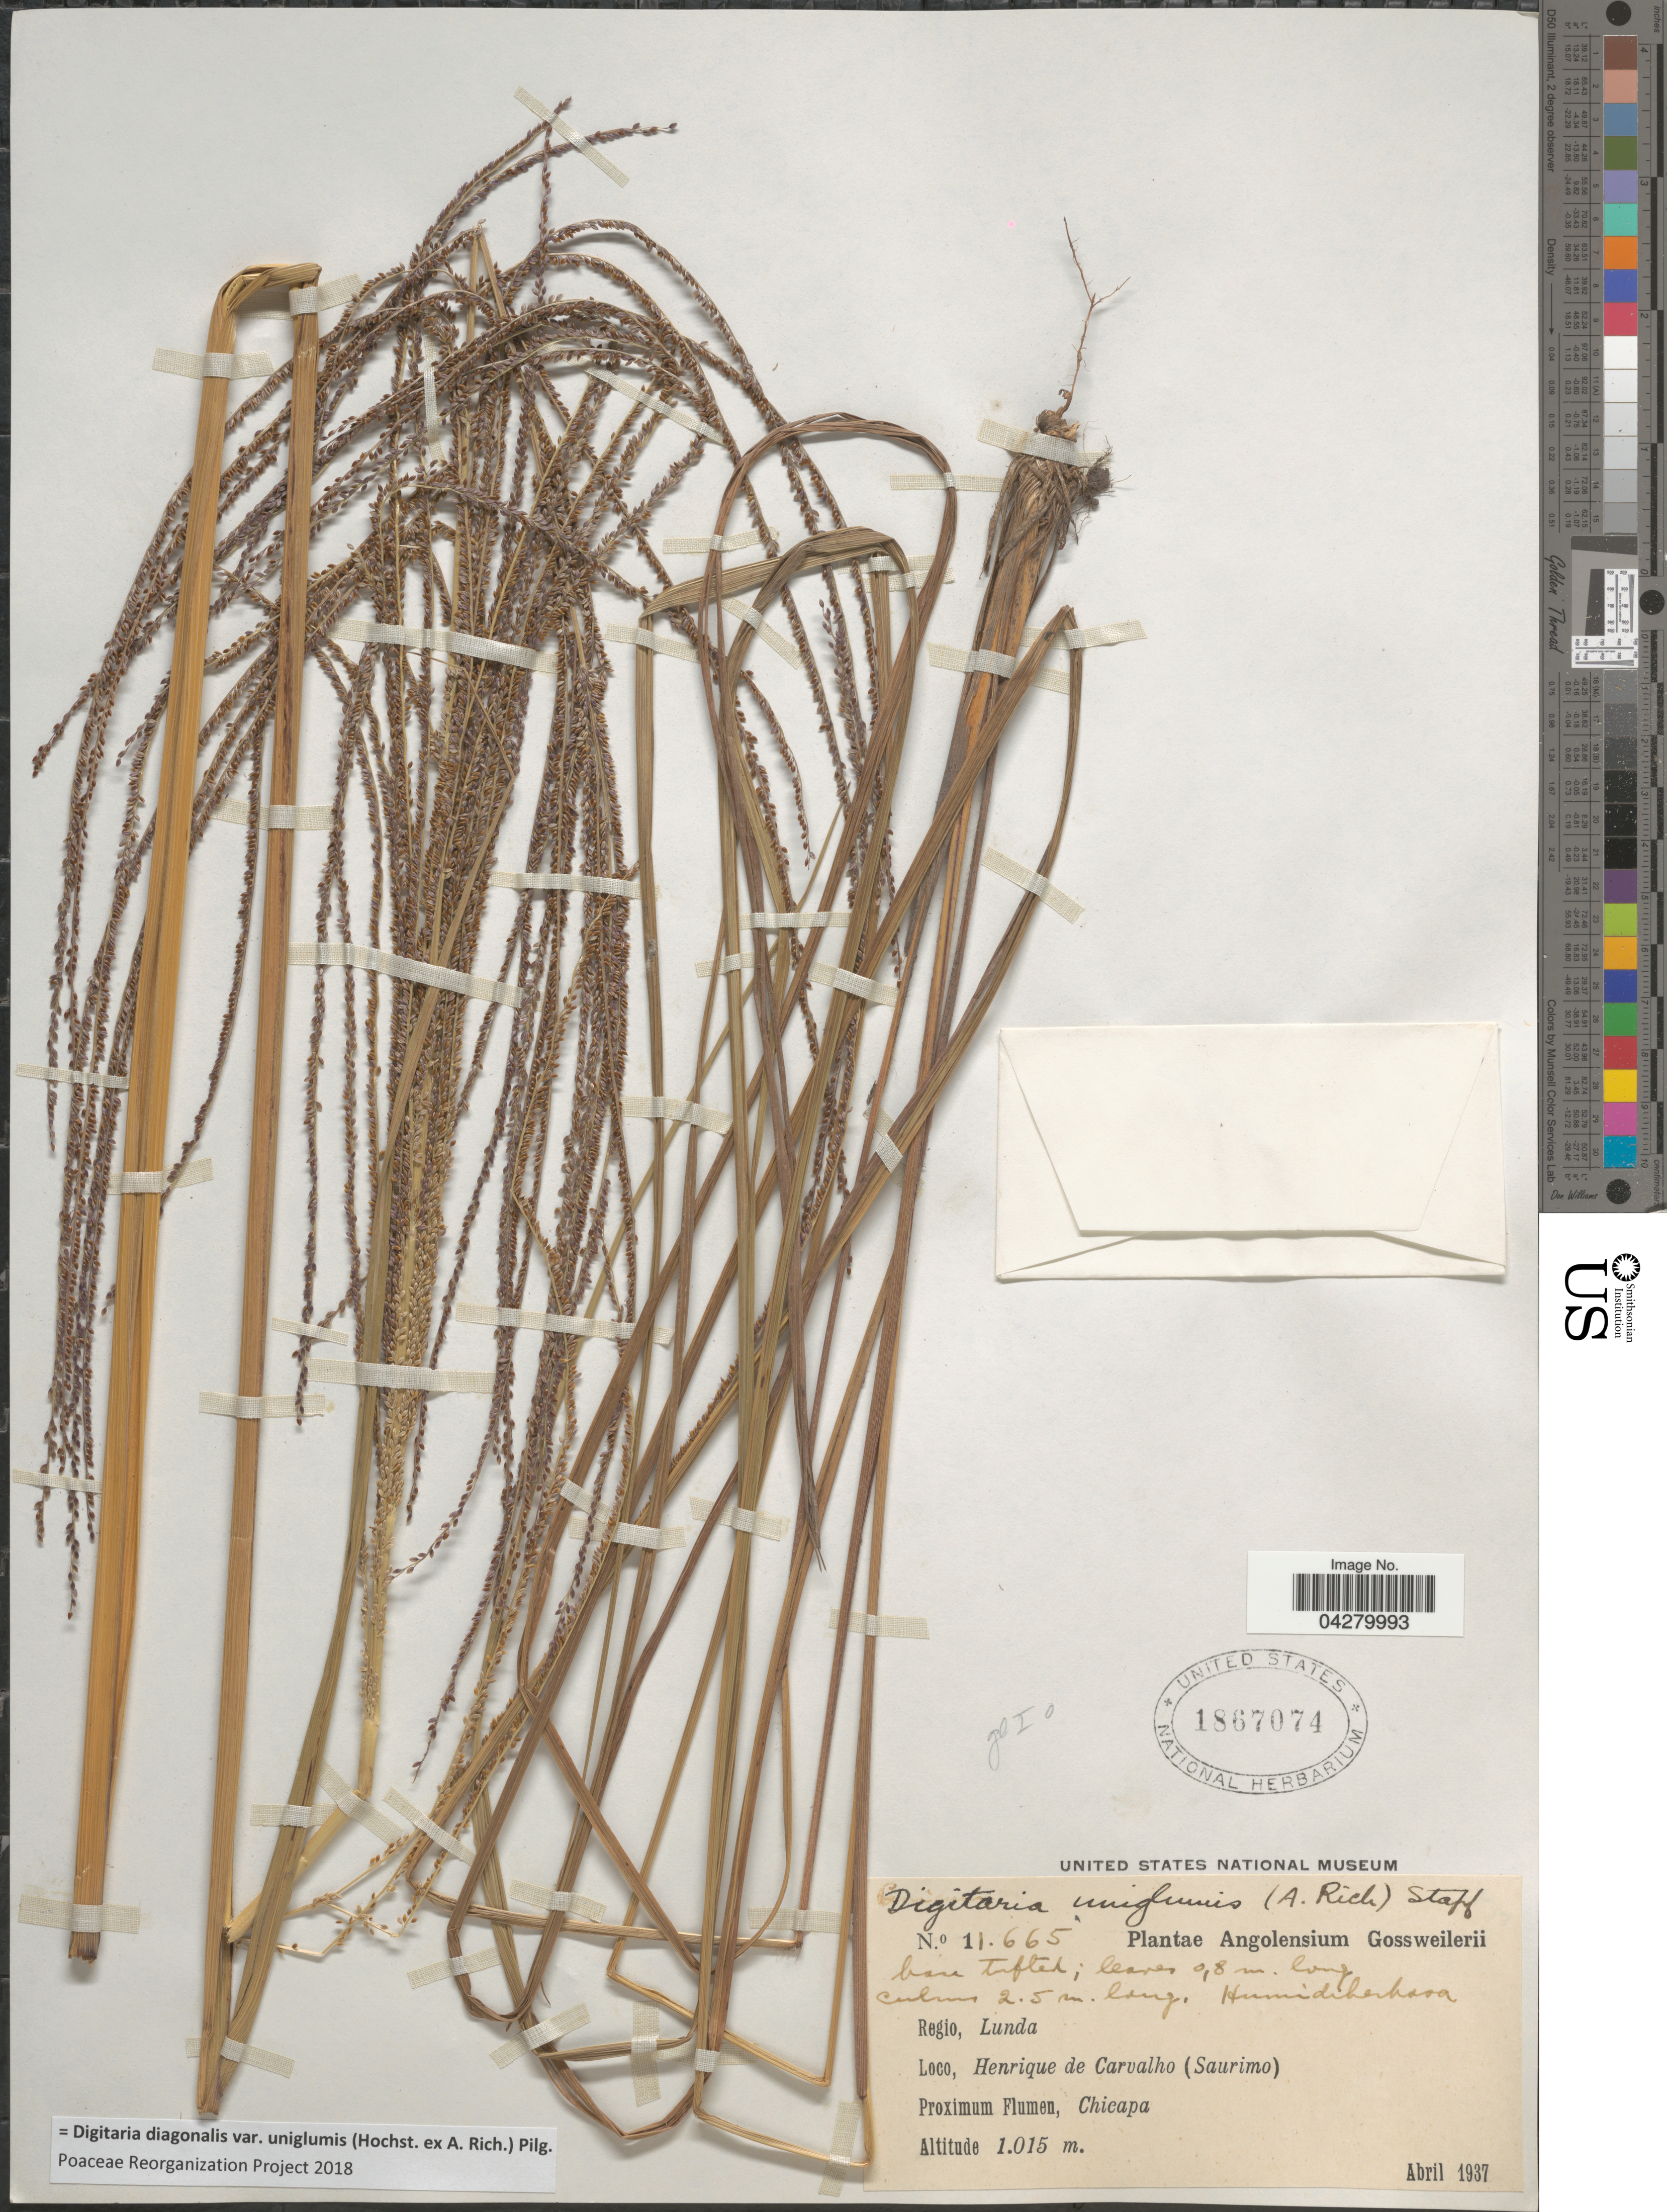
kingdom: Plantae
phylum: Tracheophyta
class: Liliopsida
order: Poales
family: Poaceae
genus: Digitaria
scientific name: Digitaria diagonalis var. uniglumis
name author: (Hochst. ex A. Rich.) Pilg.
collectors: -. Gossweiler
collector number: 11665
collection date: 1937-04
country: Angola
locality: Regio, Lunda. Henrique de Carvalho (Saurimo). Proximum Flumen, Chicapa.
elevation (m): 1015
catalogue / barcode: US 1867074